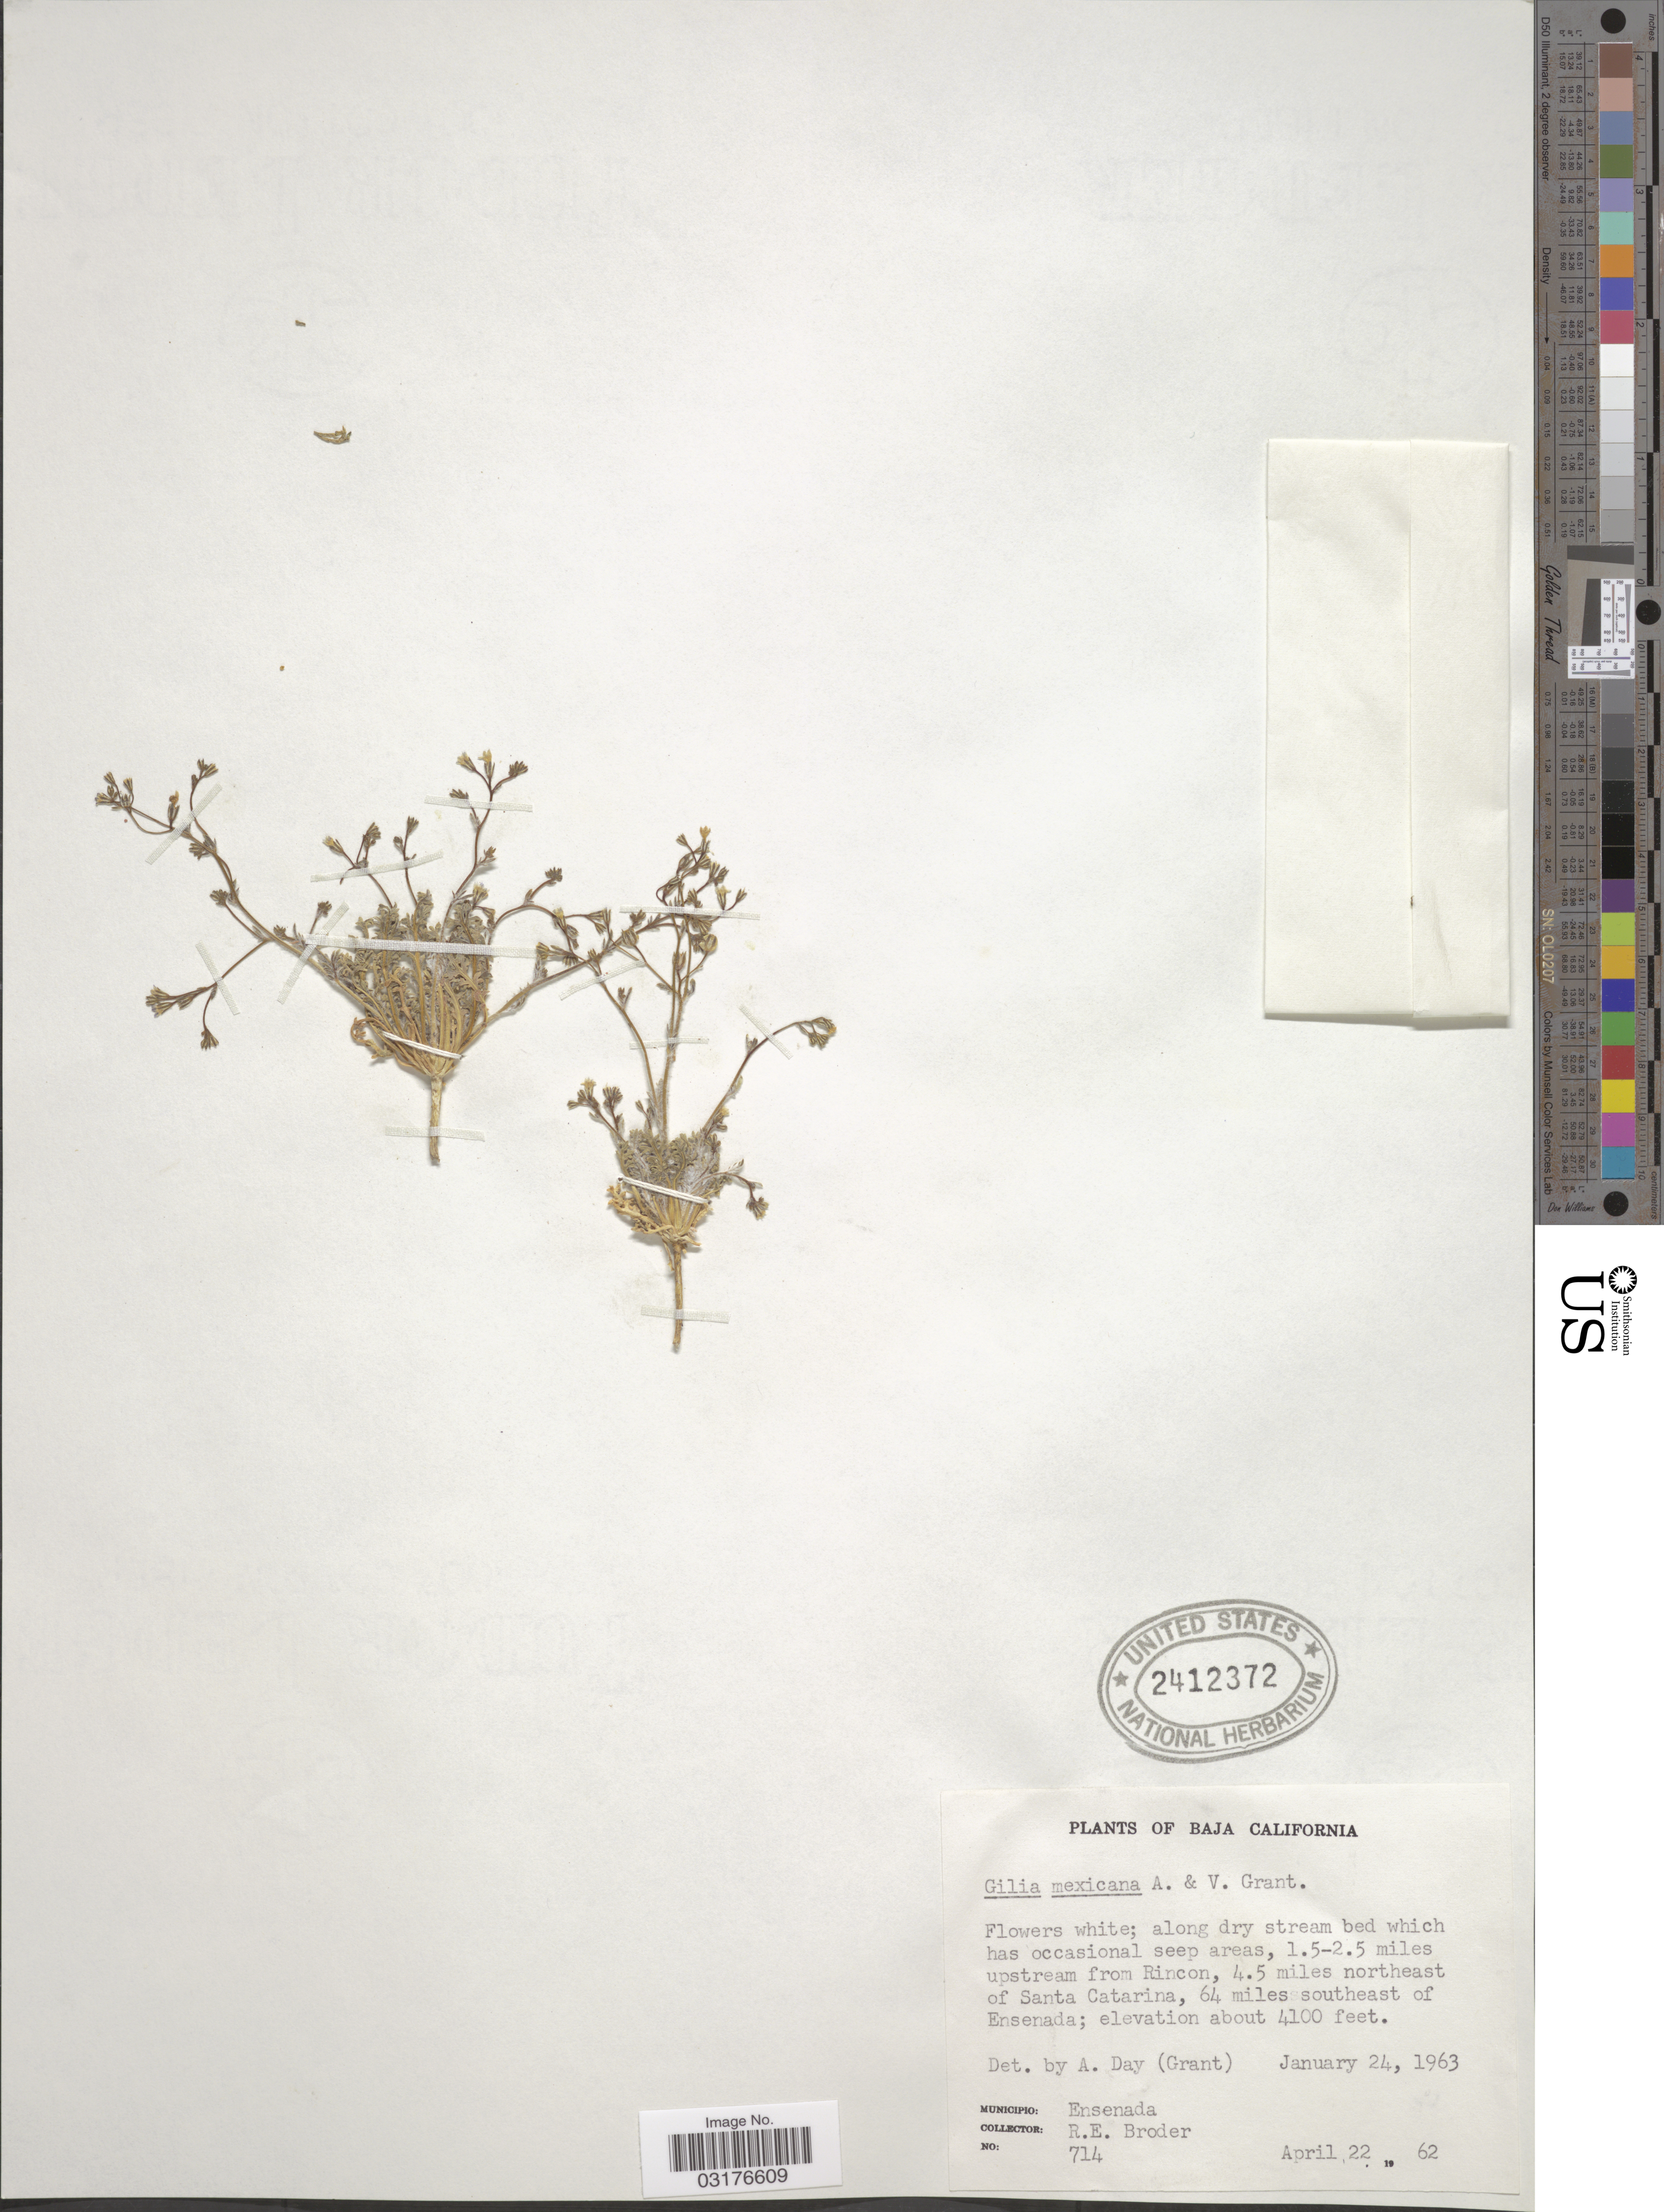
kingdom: Plantae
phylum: Tracheophyta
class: Magnoliopsida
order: Ericales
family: Polemoniaceae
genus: Gilia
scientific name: Gilia mexicana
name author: A.D. Grant & V.E. Grant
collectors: R. Broder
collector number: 714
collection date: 1962-04-22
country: Mexico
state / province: Baja California Norte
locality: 1.5-2.5 miles upstream from Rincon, 4.5 miles southeast of Ensenada. Municipio: Ensenada.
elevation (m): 1250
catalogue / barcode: US 2412372